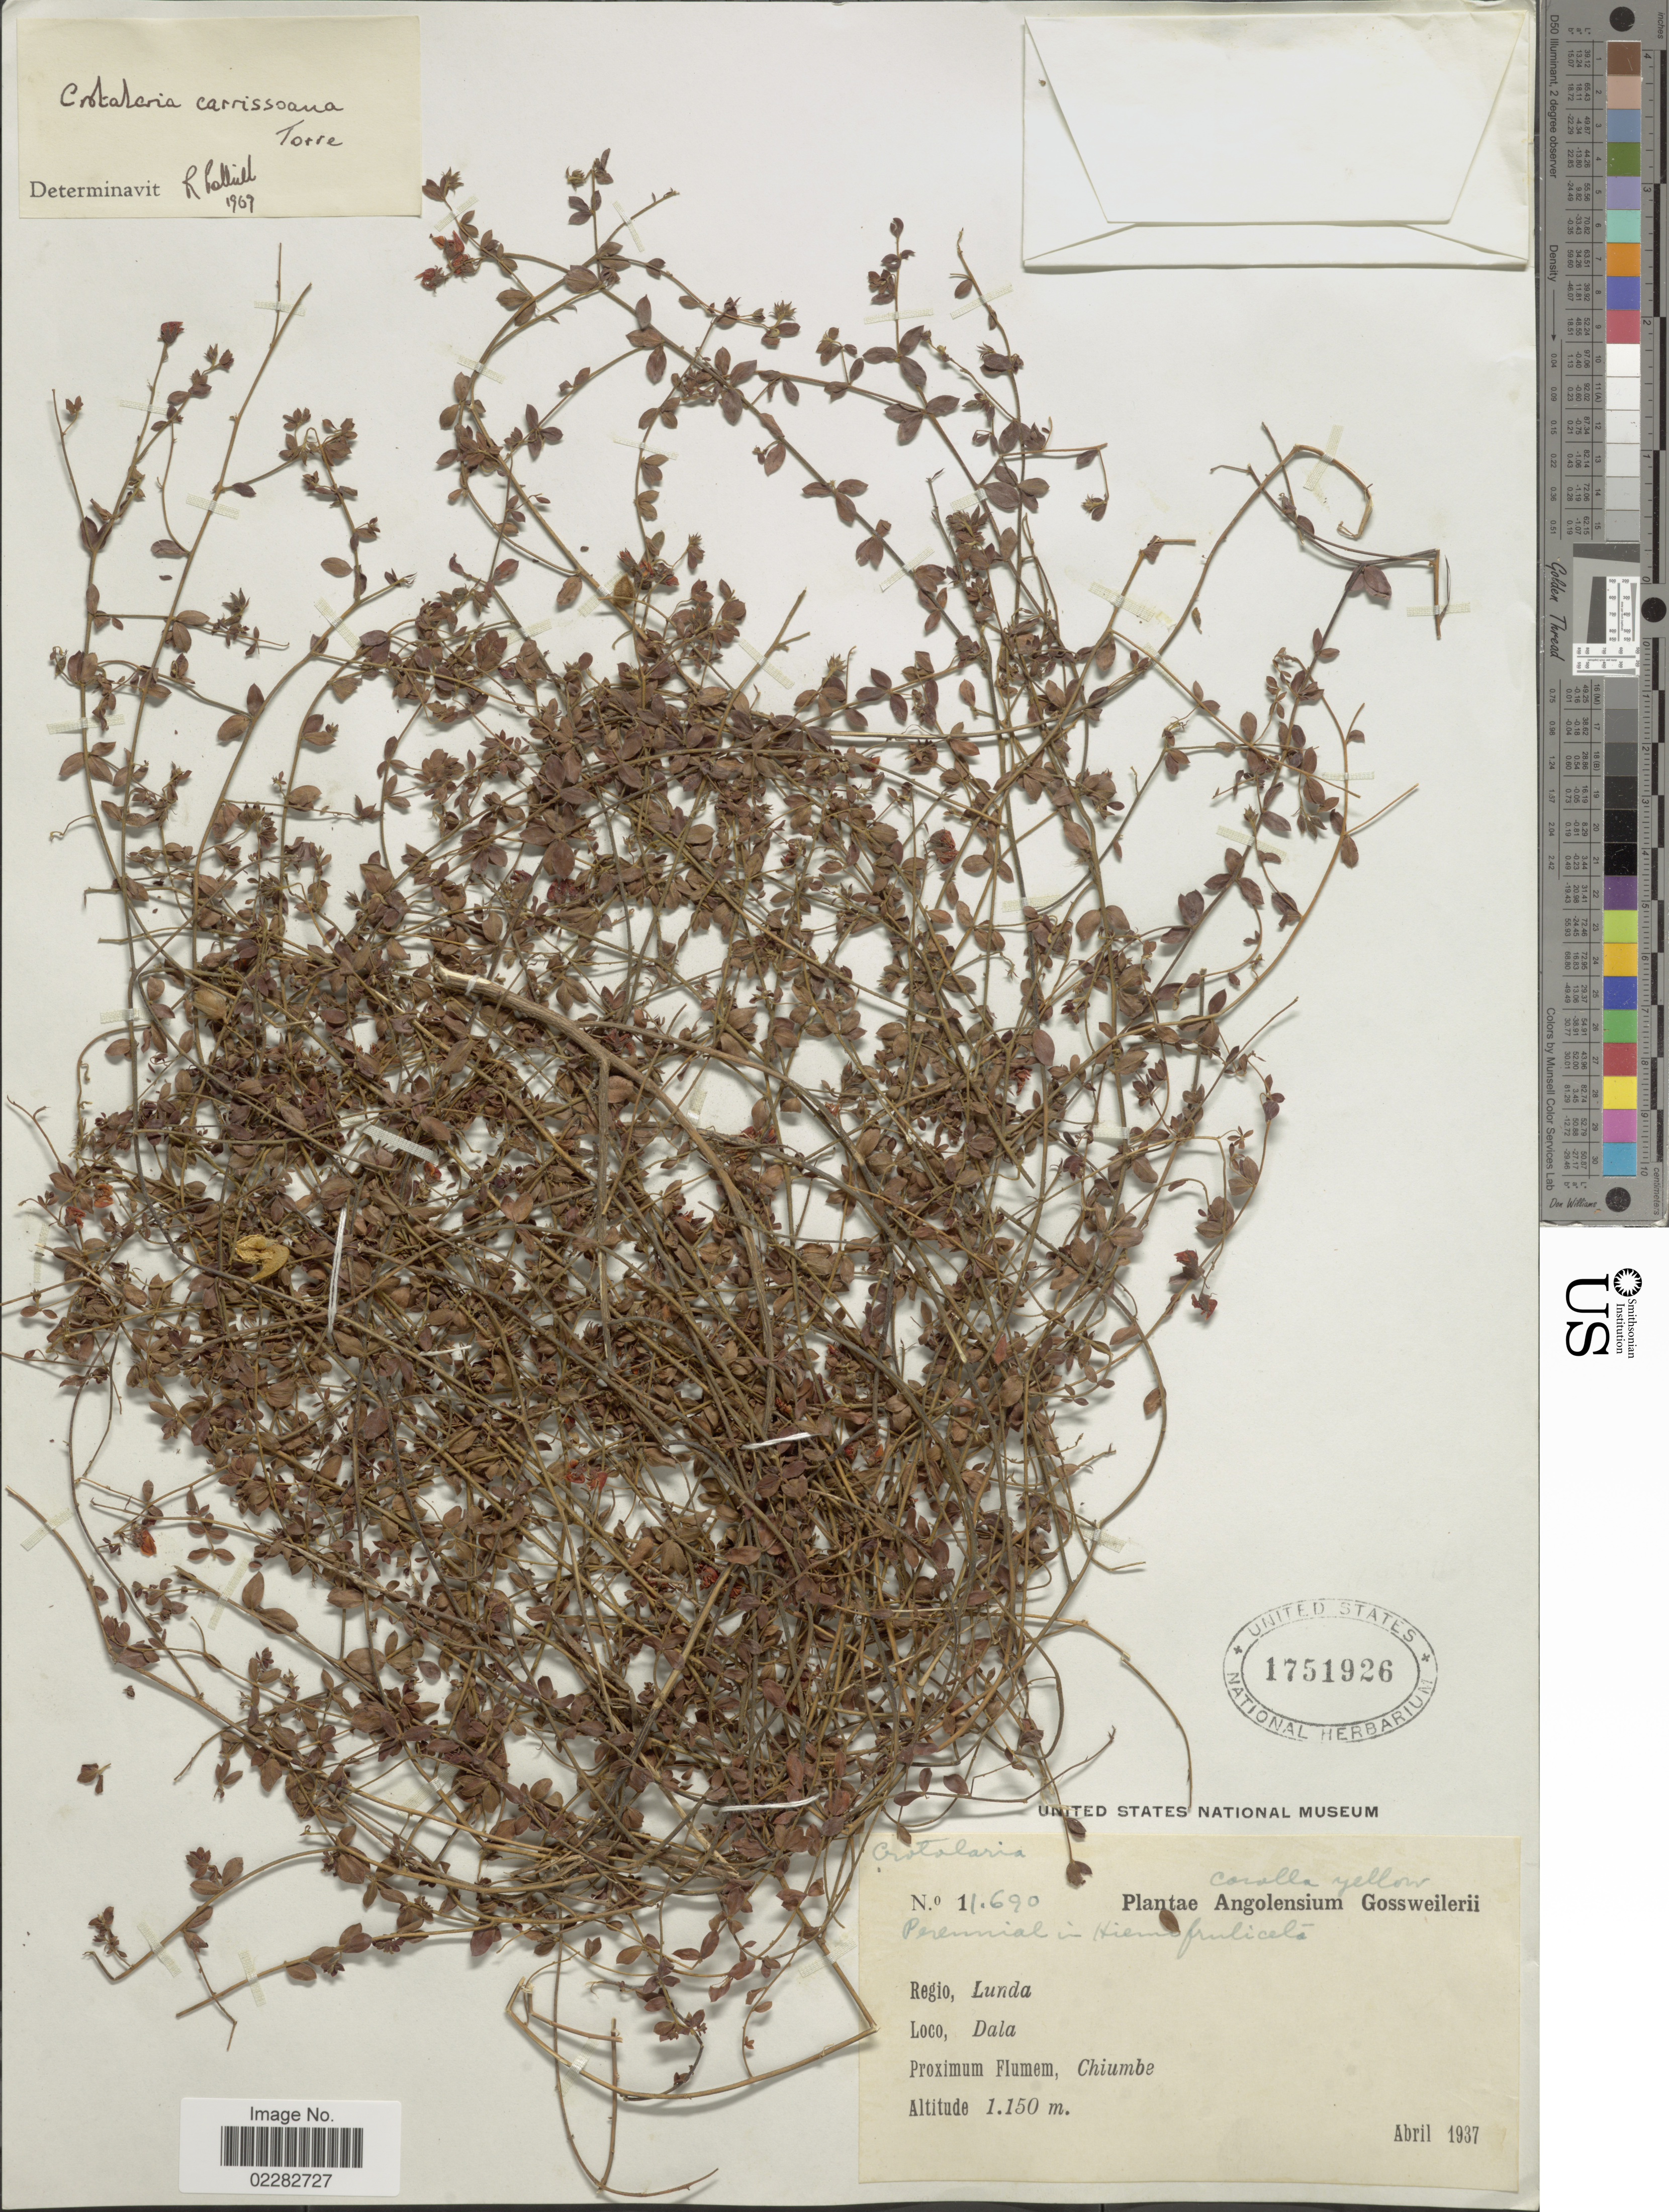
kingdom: Plantae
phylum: Tracheophyta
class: Magnoliopsida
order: Fabales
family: Fabaceae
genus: Crotalaria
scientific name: Crotalaria carrissoana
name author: Torre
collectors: -. Gossweiler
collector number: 11690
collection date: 1937-04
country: Angola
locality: Plantae Angolensium, Regio, Lunda, Dala, proximo Flumen, Chiumbe.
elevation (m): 1150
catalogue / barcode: US 1751926